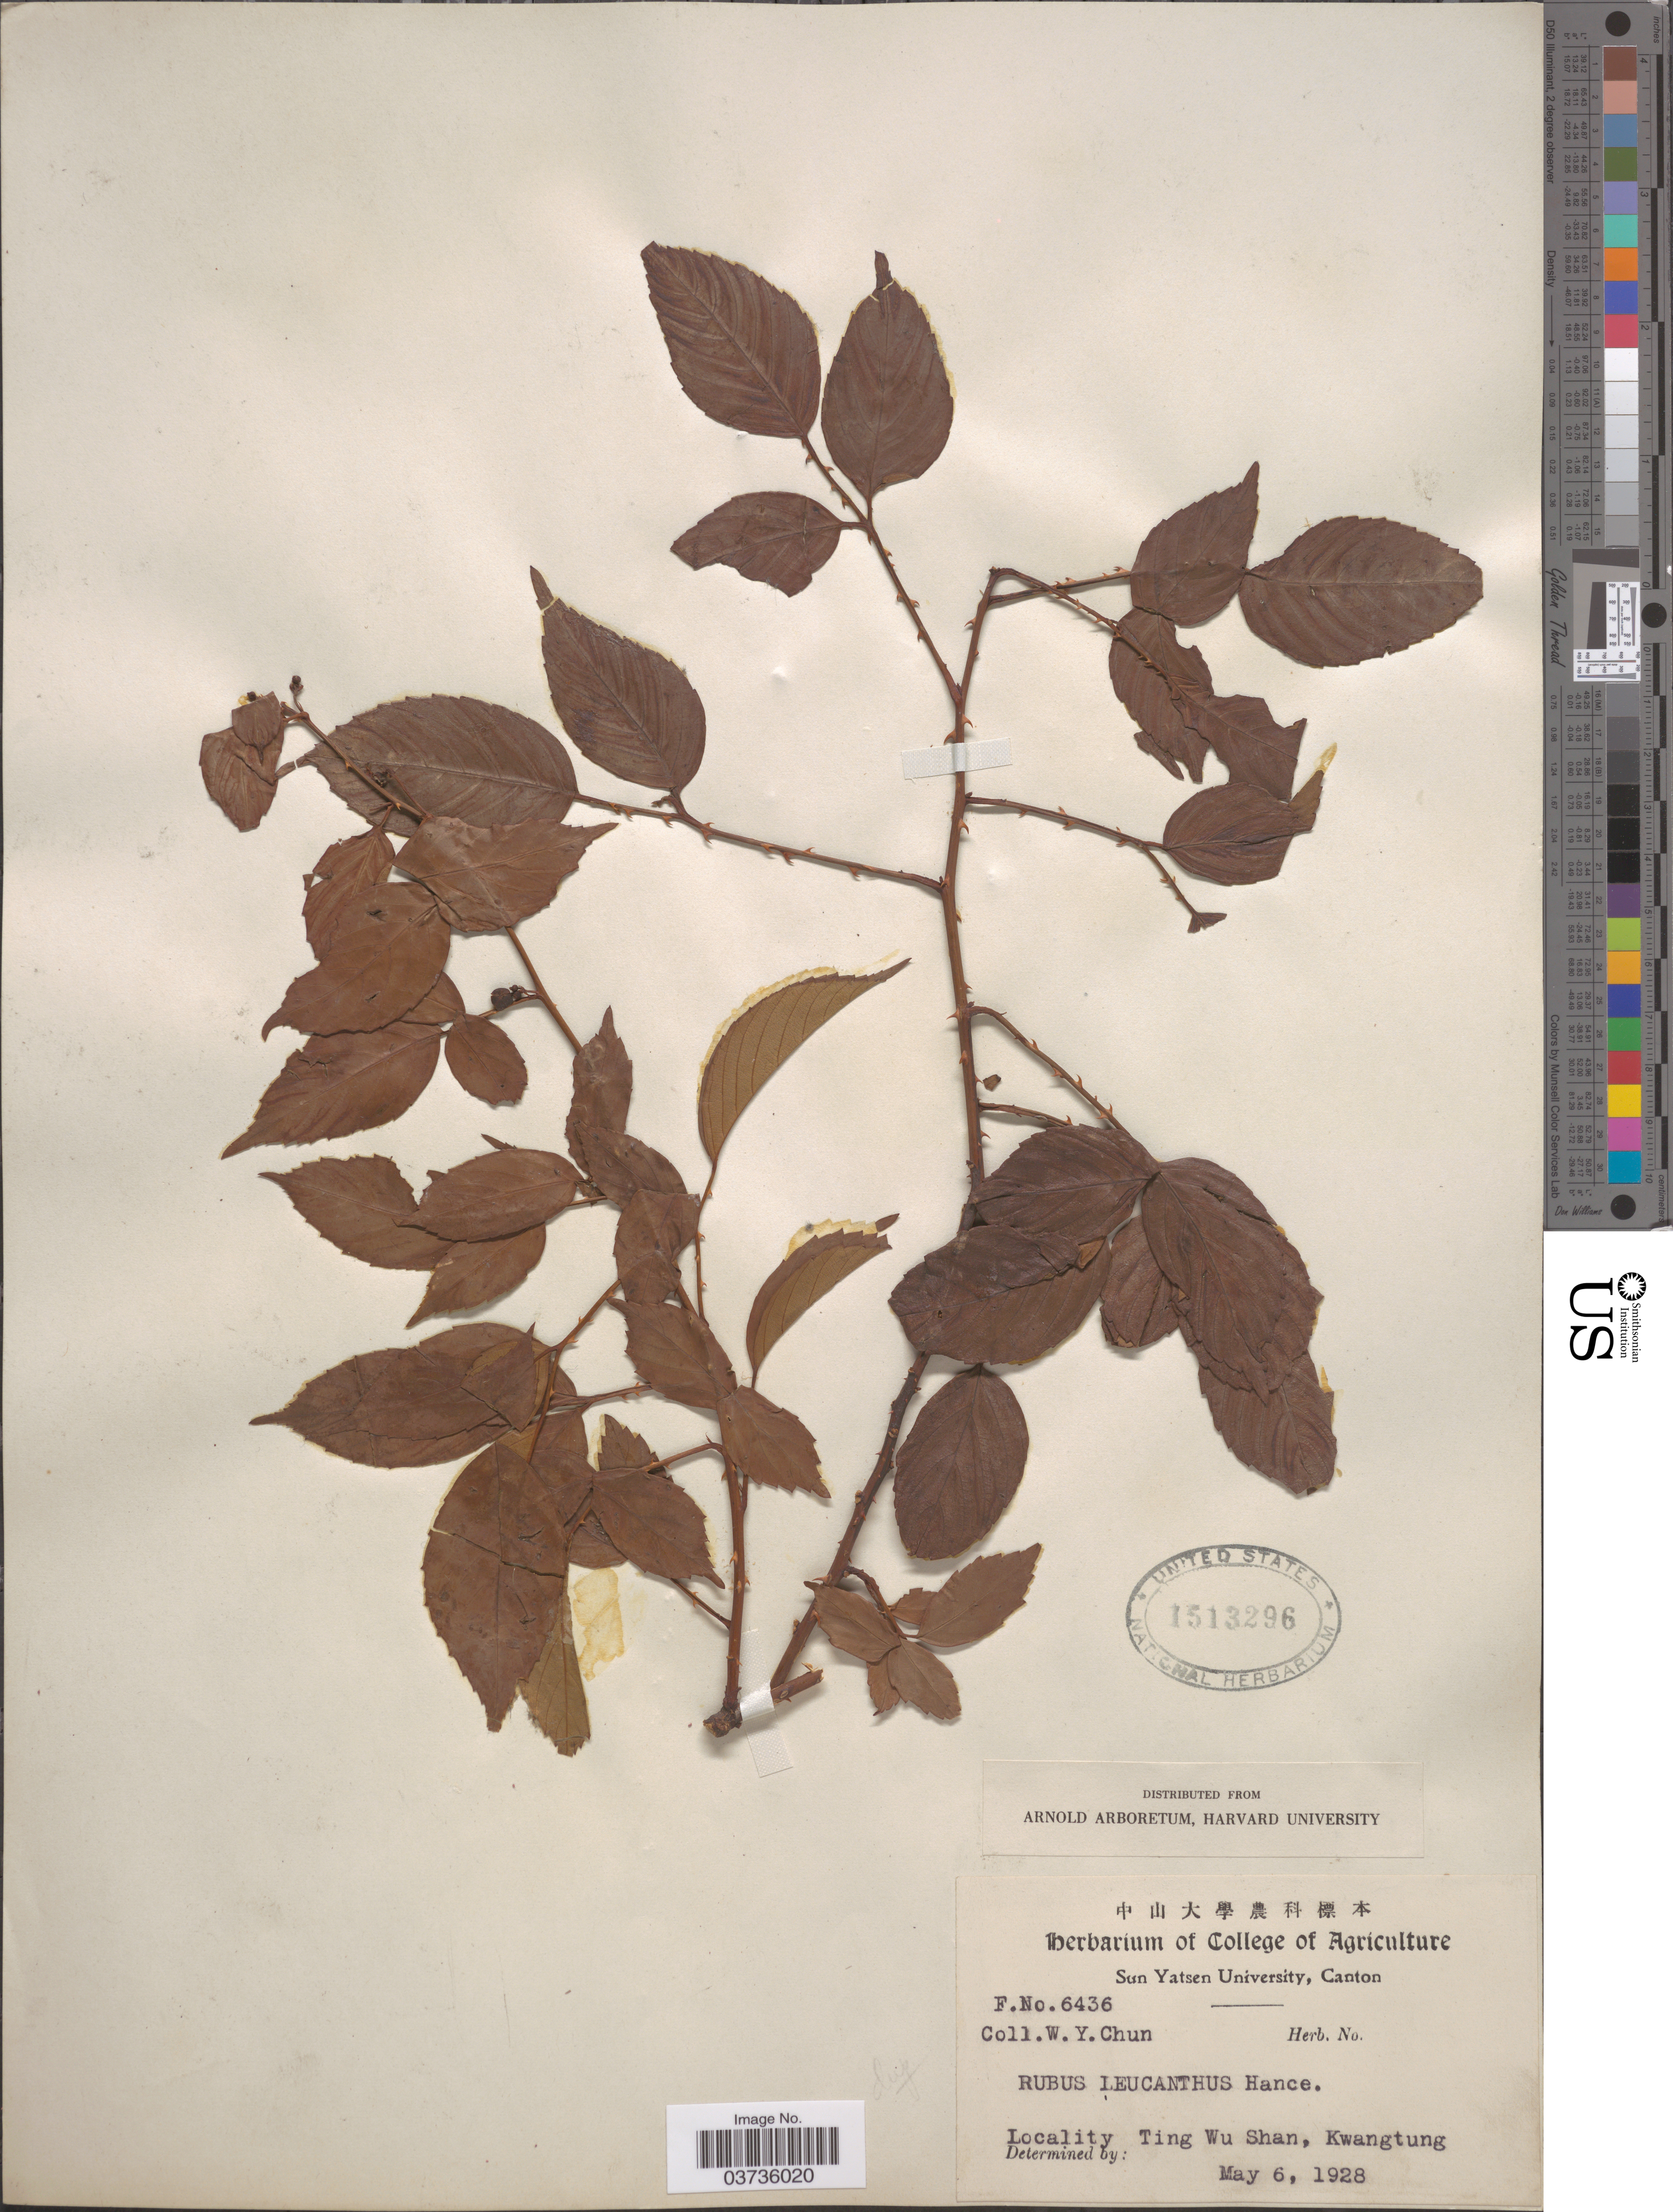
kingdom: Plantae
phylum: Tracheophyta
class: Magnoliopsida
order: Rosales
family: Rosaceae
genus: Rubus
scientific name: Rubus leucanthus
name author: Hance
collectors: W. Y. Chun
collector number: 6436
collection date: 1928-05-06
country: China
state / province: Guangdong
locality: Ting Wu Shan, Kwangtung.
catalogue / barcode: US 1513296